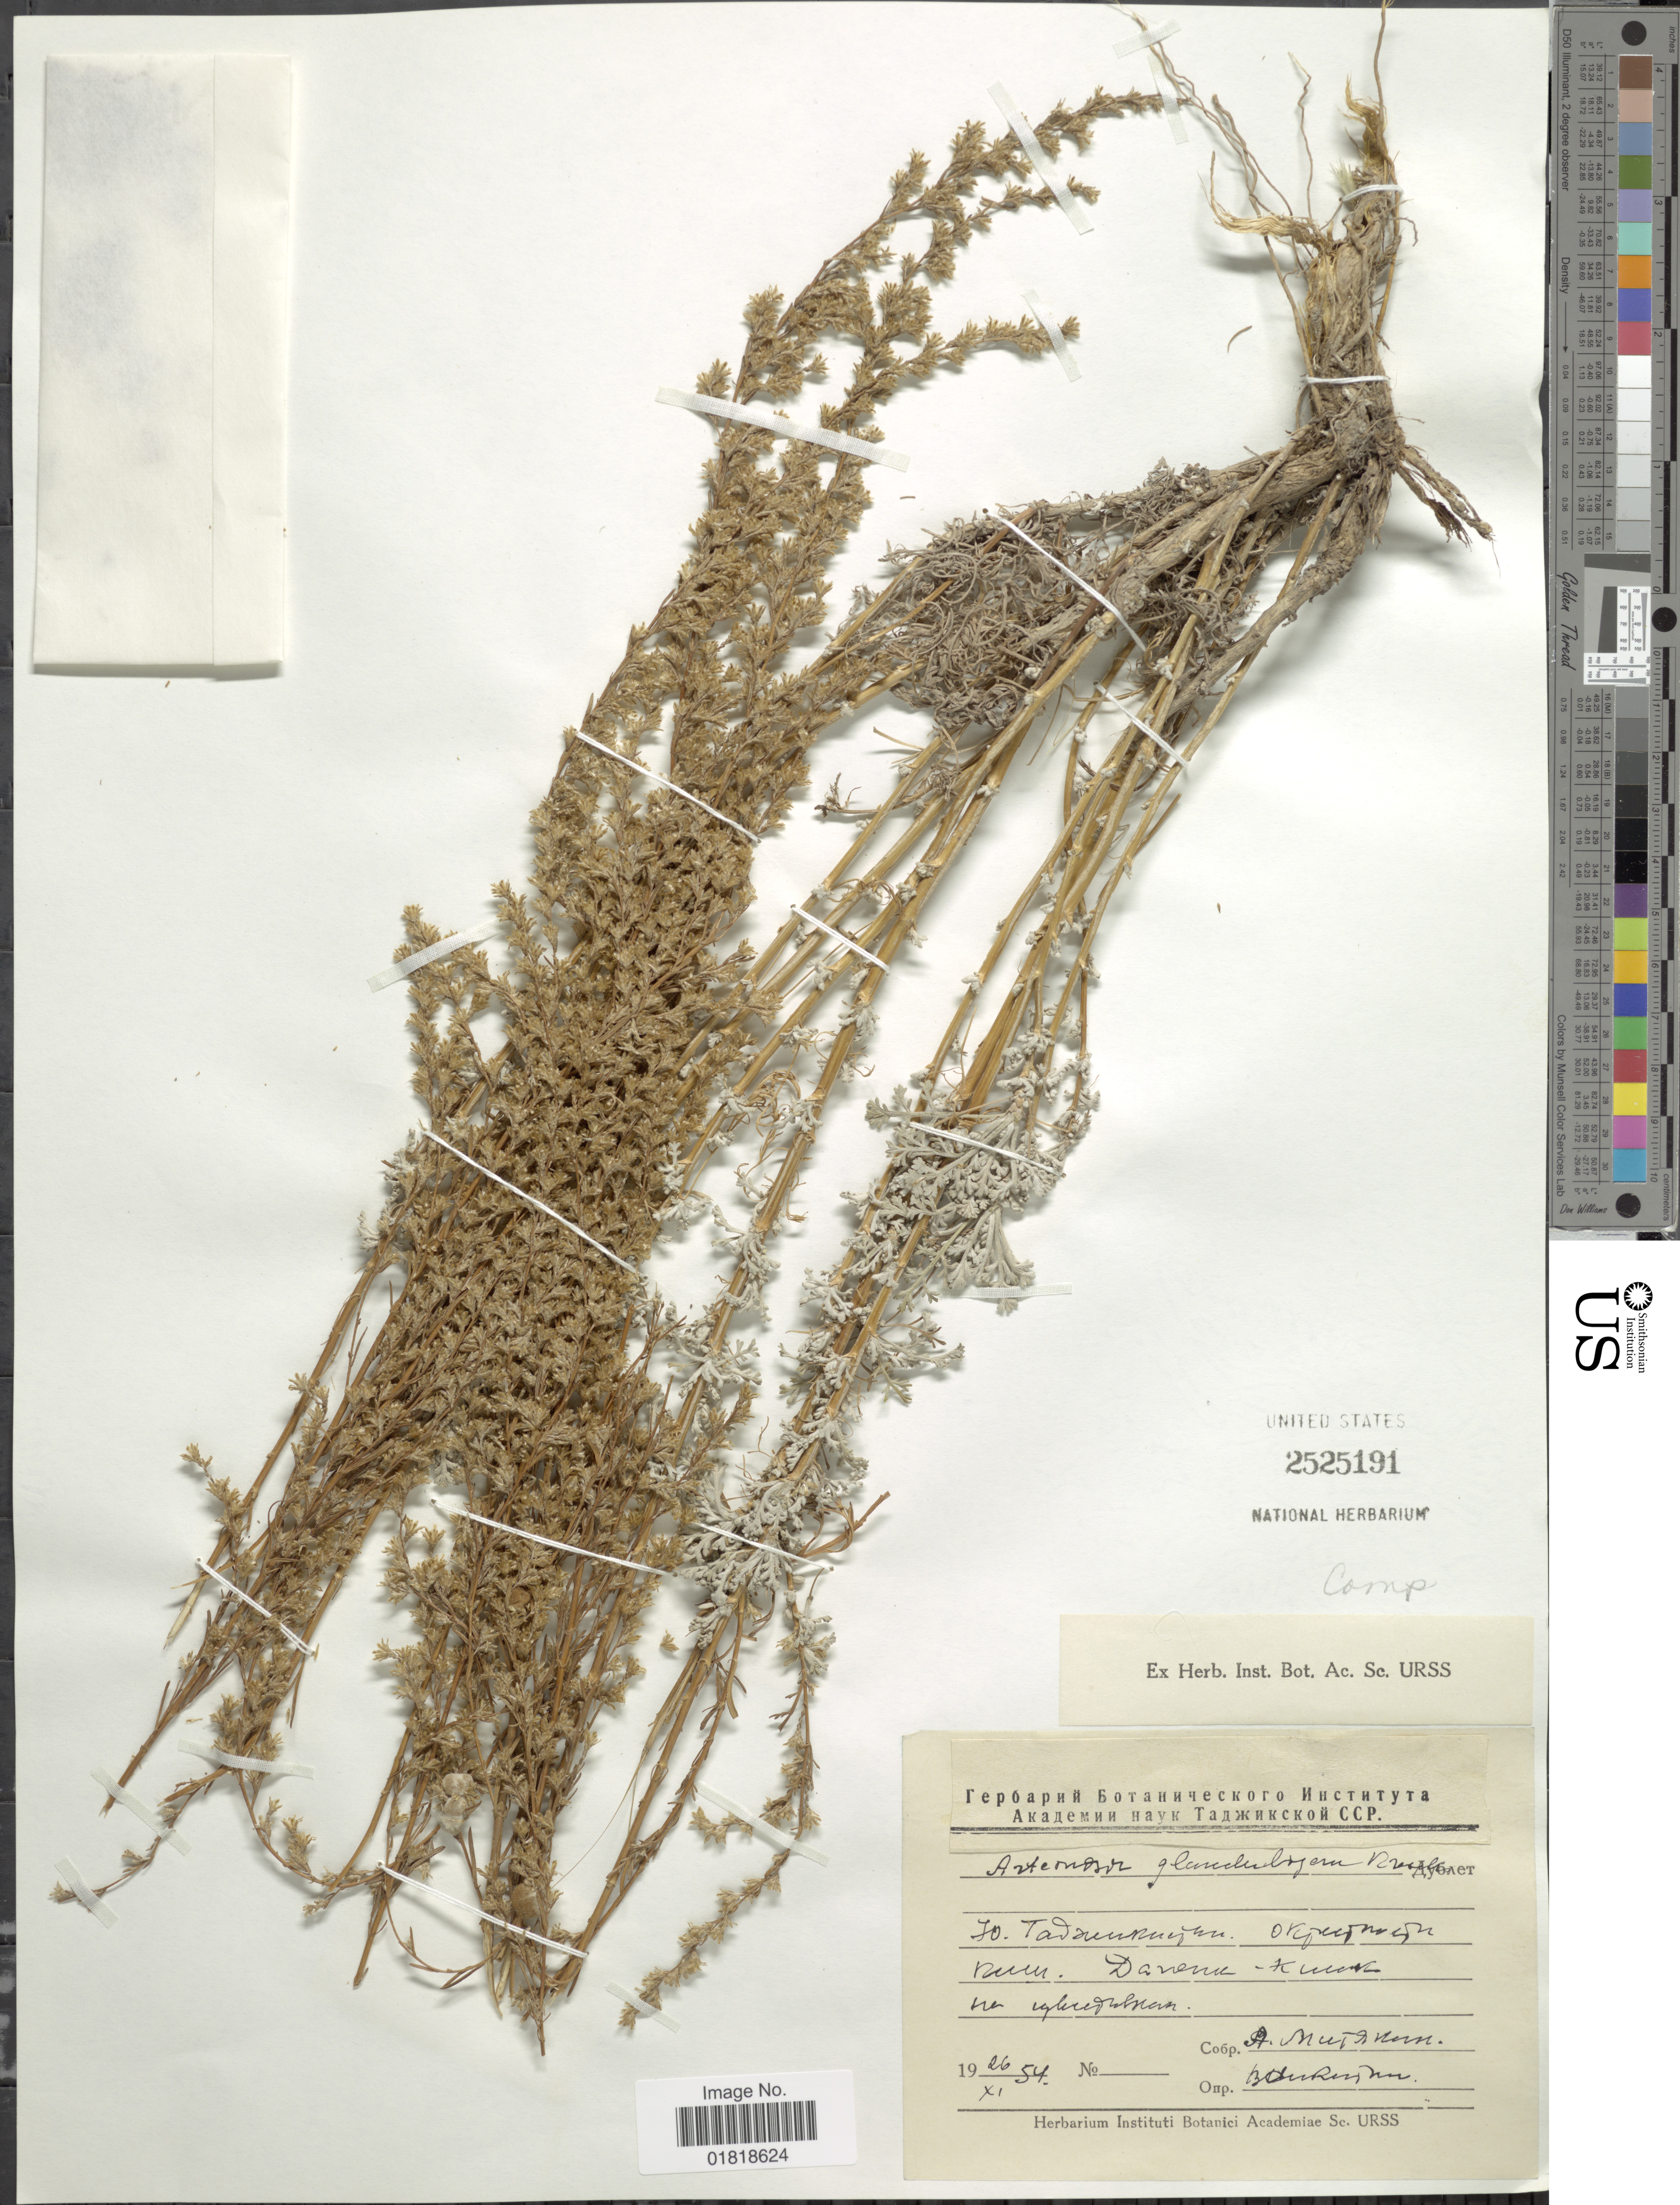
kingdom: Plantae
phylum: Tracheophyta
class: Magnoliopsida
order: Asterales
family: Asteraceae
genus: Artemisia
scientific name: Artemisia glanduligera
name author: Krasch.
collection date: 1954-09-26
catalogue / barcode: US 2525191